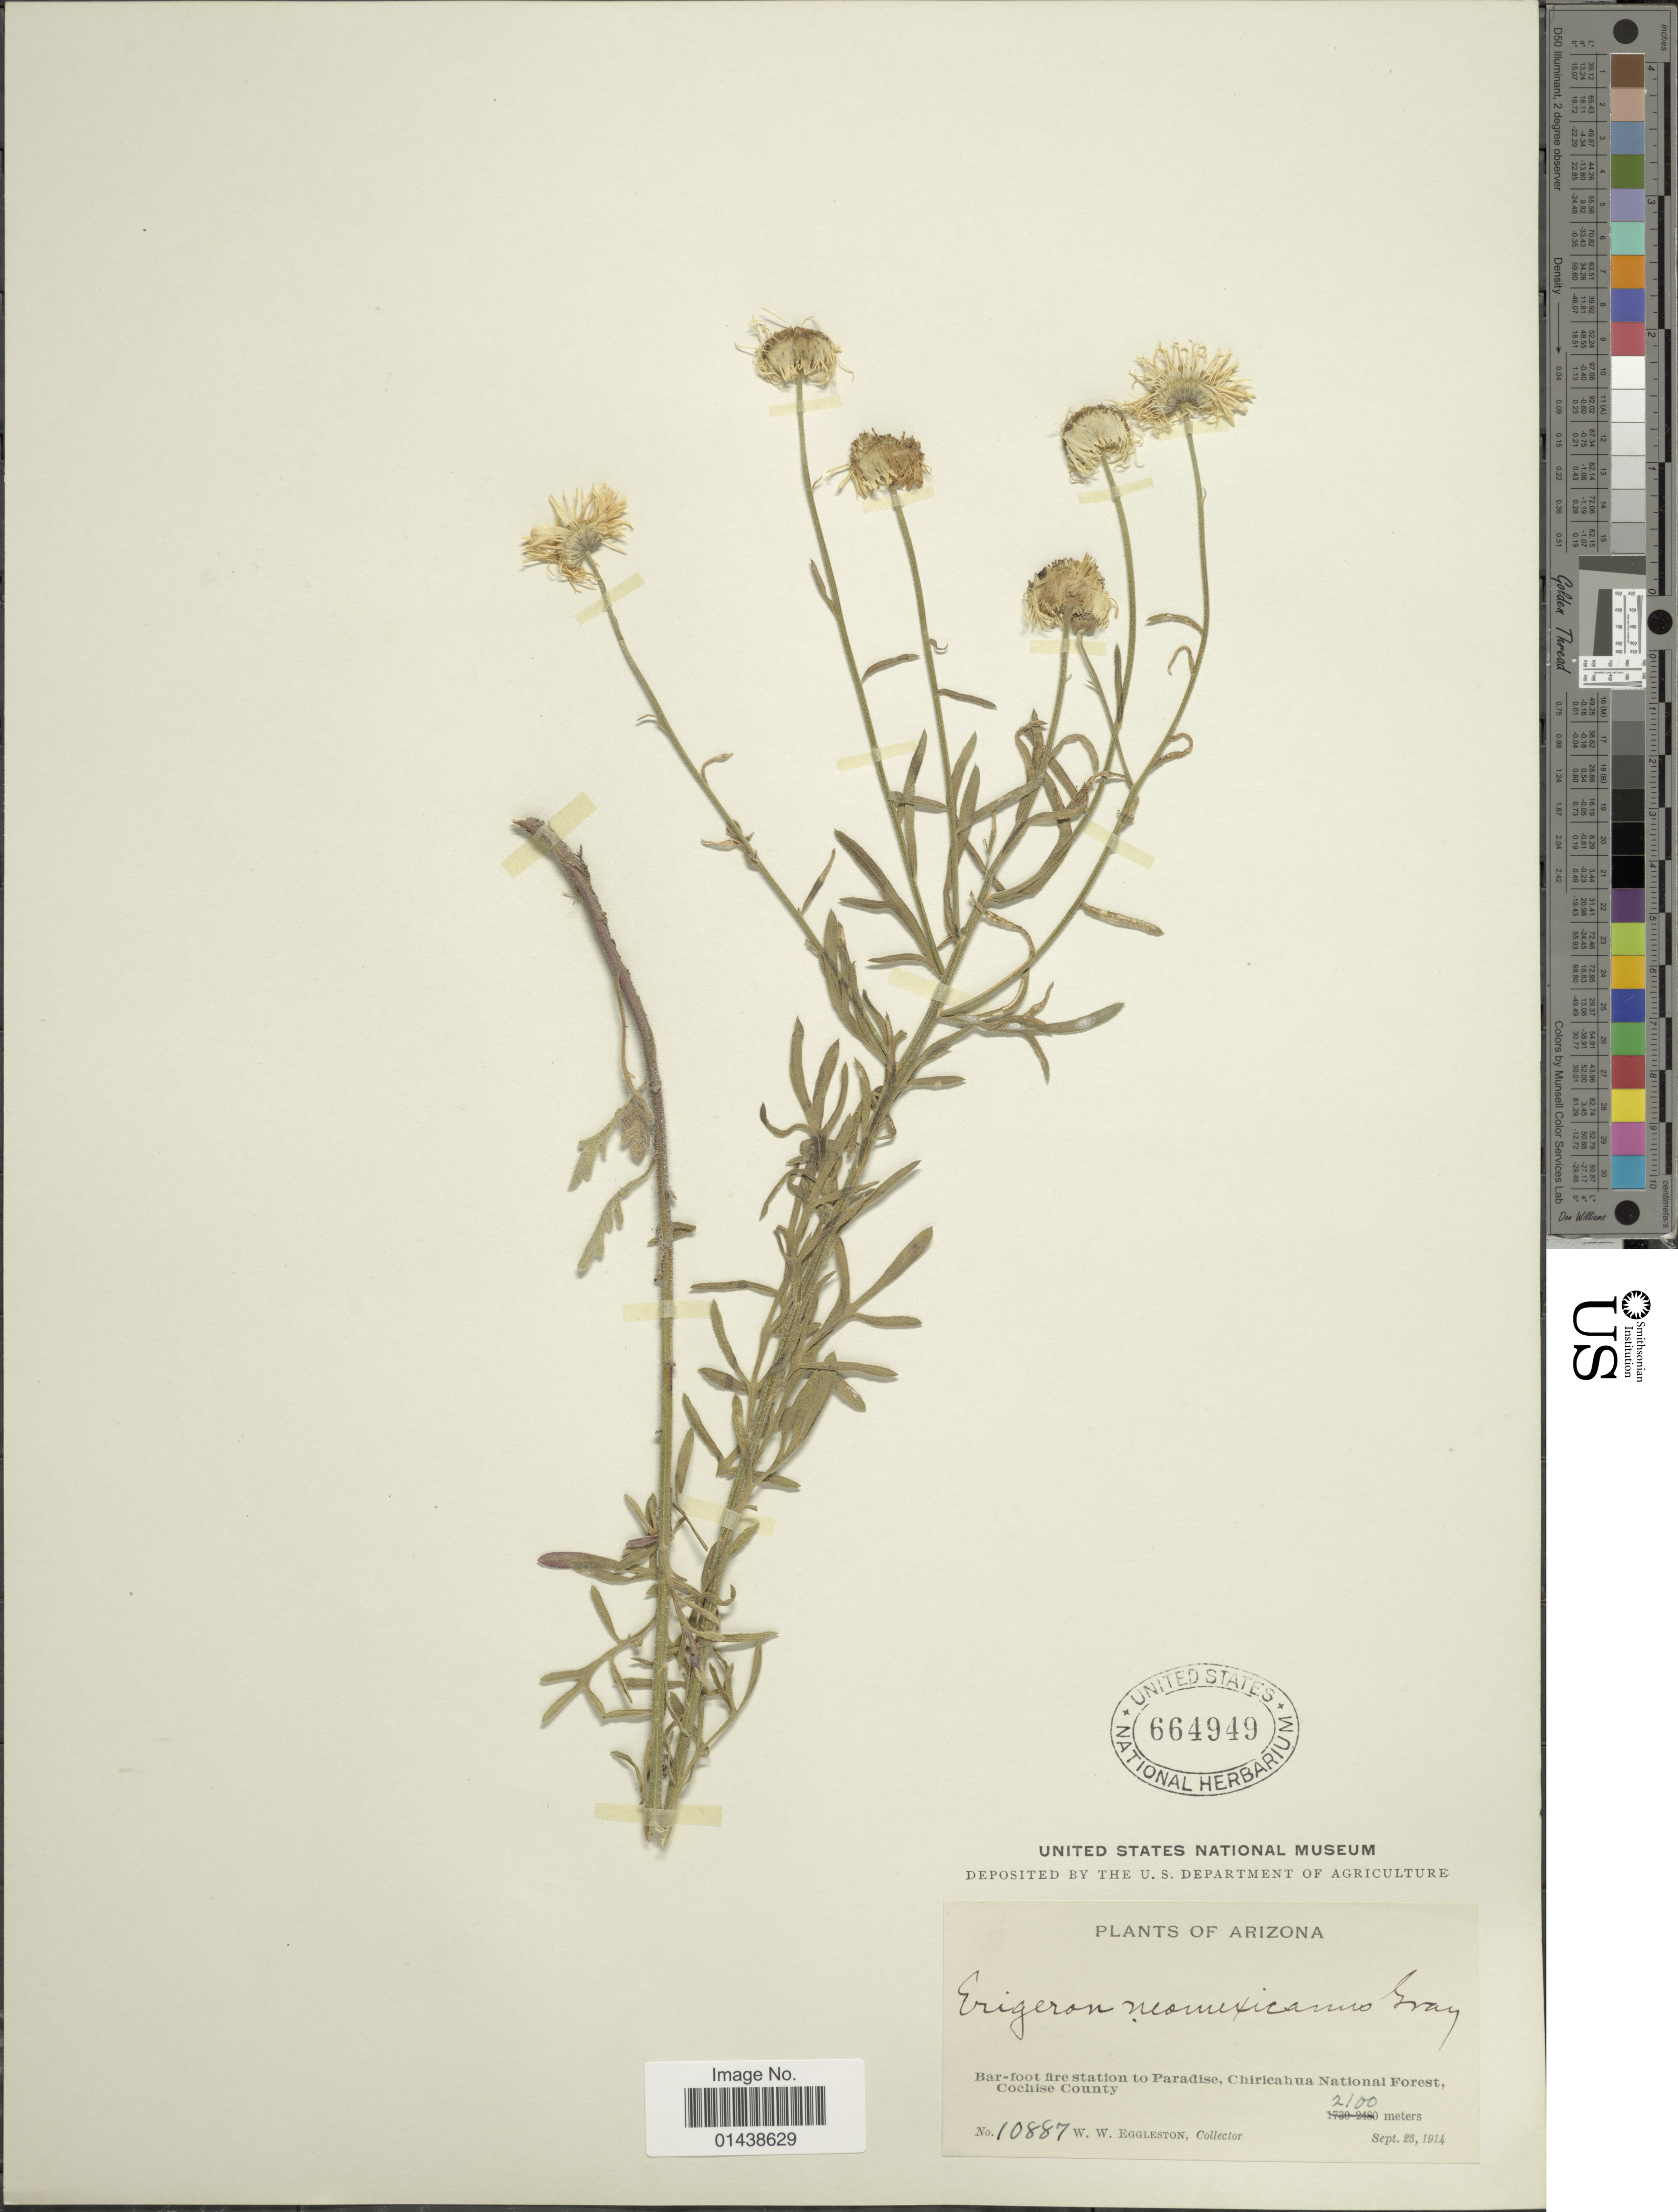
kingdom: Plantae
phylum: Tracheophyta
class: Magnoliopsida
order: Asterales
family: Asteraceae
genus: Erigeron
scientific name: Erigeron neomexicanus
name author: A. Gray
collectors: W. W. Eggleston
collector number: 10887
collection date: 1914-09-23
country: United States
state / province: Arizona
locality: Bar-foot fire station to Paradise, Chiricahua National Forest, Cochise County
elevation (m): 2100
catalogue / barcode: US 664949